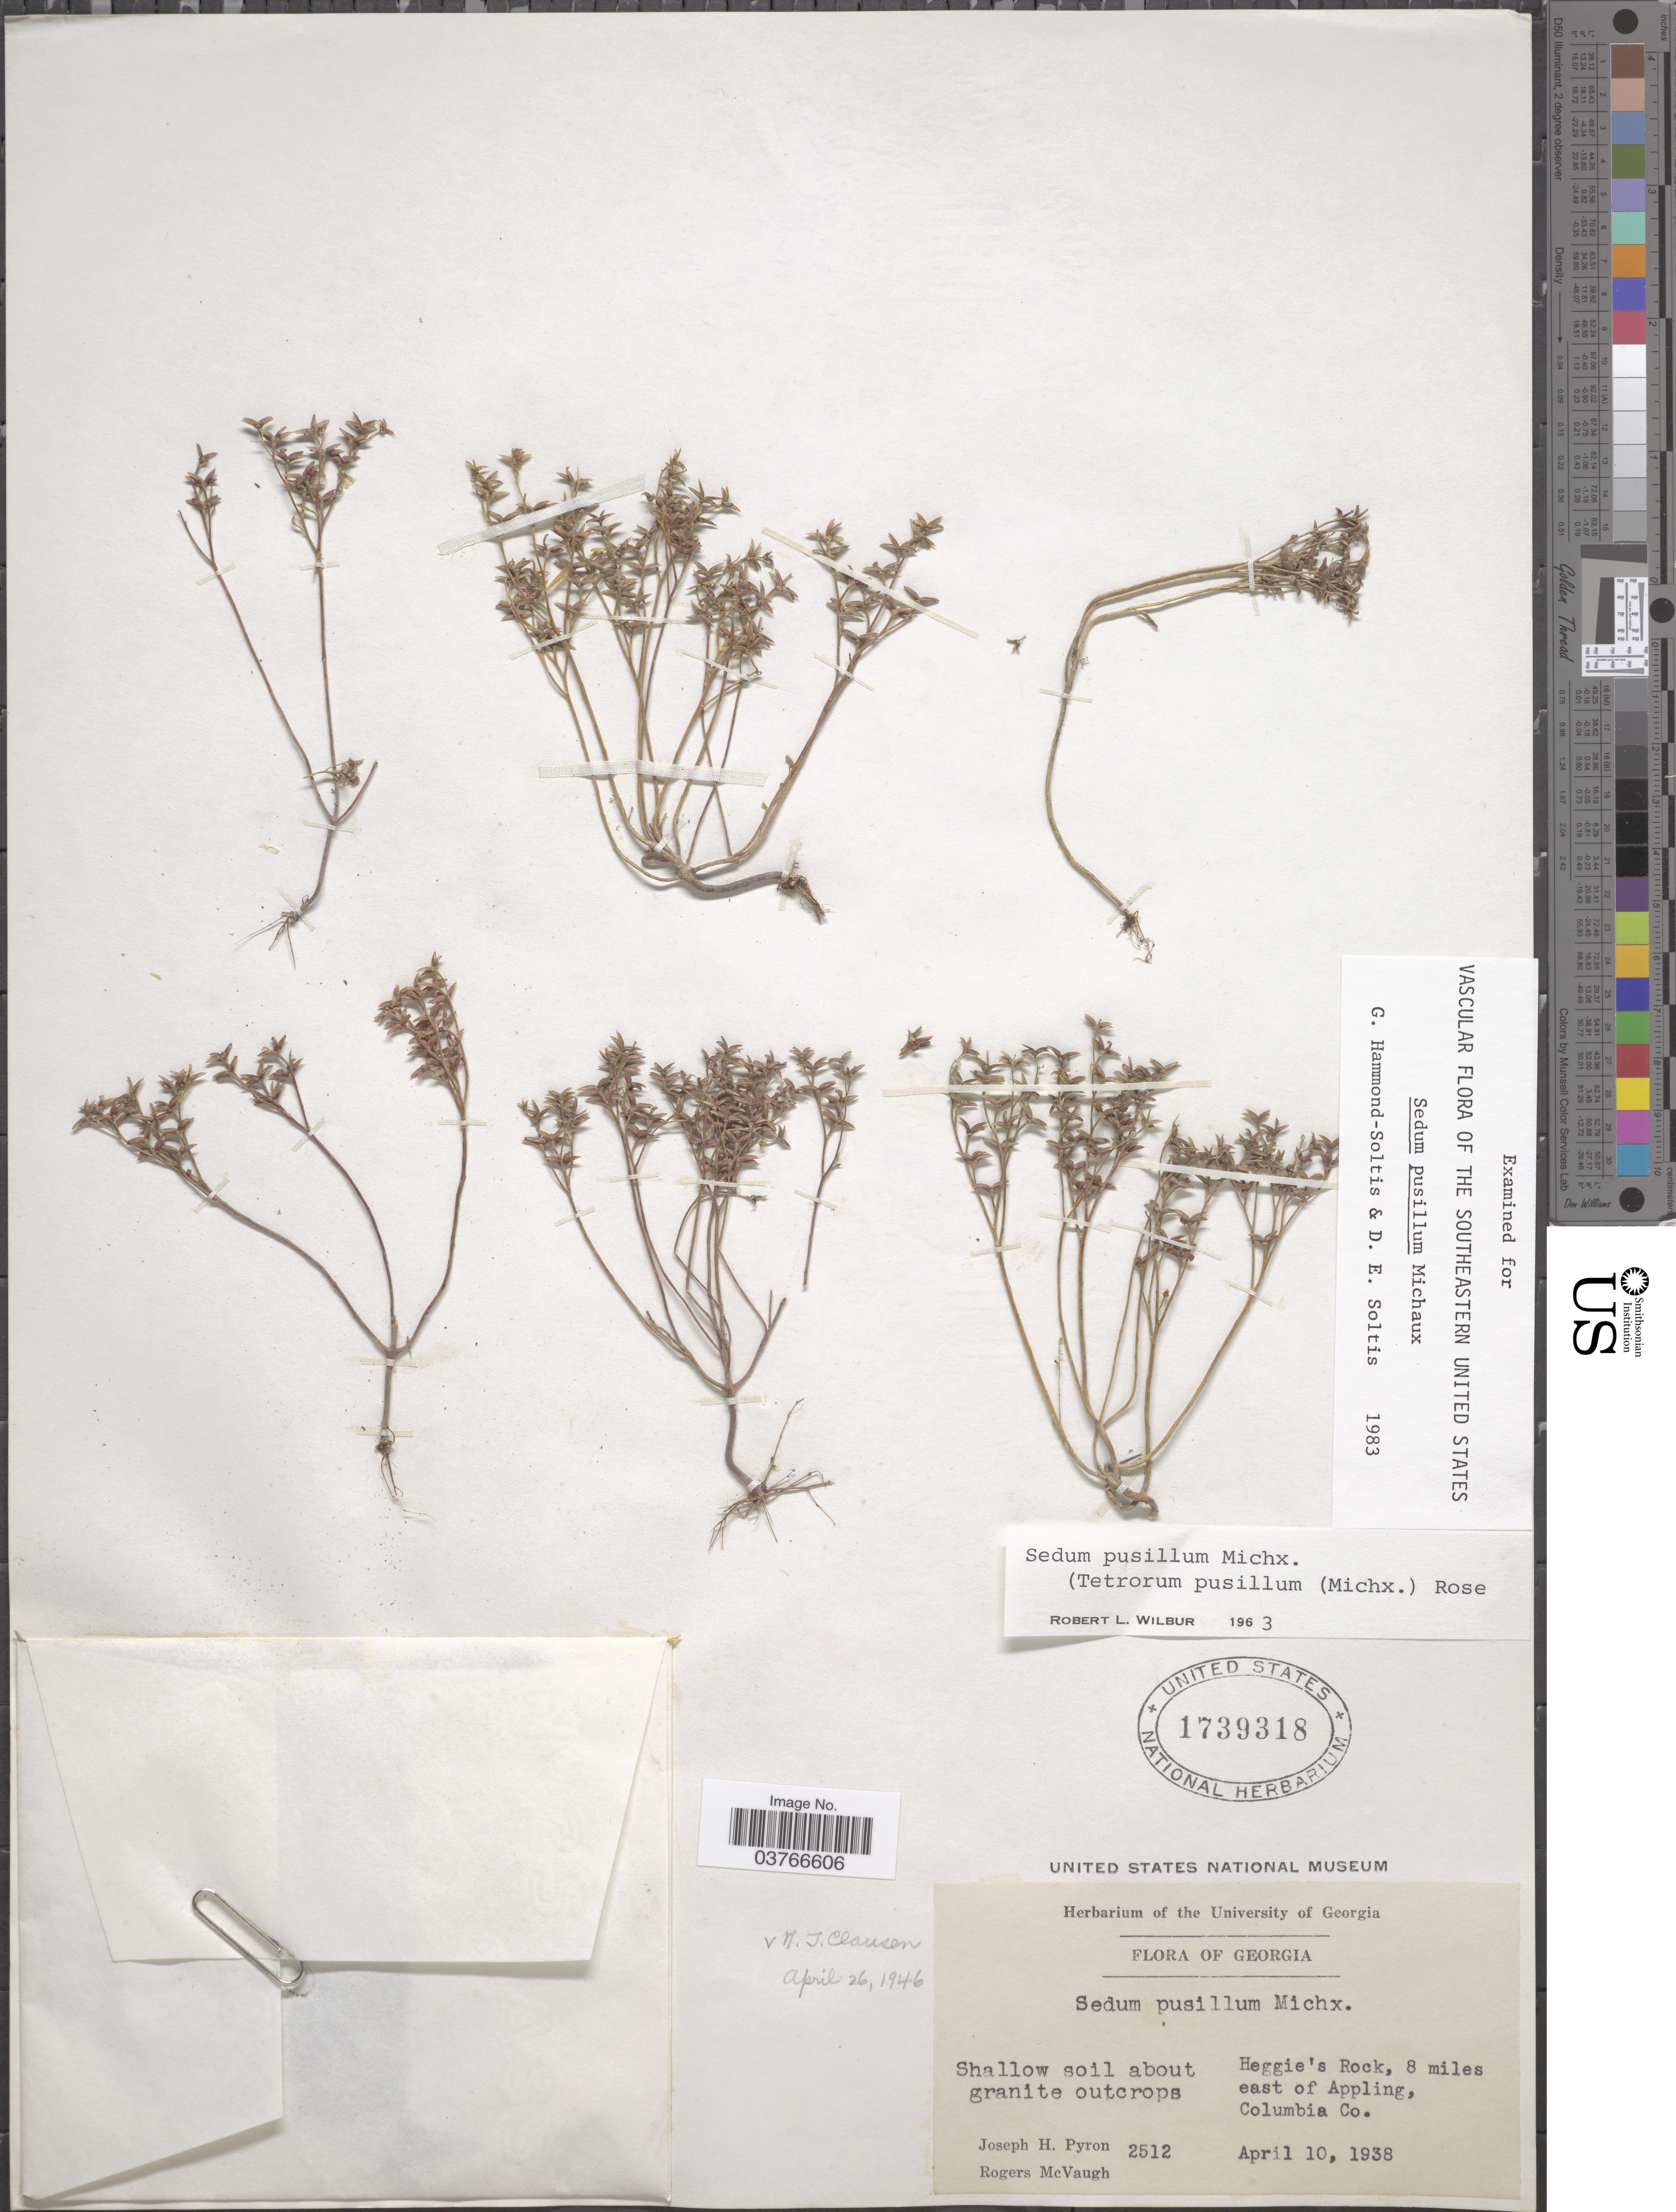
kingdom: Plantae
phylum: Tracheophyta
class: Magnoliopsida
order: Saxifragales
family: Crassulaceae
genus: Sedum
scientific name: Sedum pusillum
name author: Michx.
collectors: J. H. Pyron & R. McVaugh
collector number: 2512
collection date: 1938-04-10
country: United States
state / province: Georgia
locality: Heggie's Rock, 8 miles east of Appling. Columbia Co.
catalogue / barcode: US 1739318